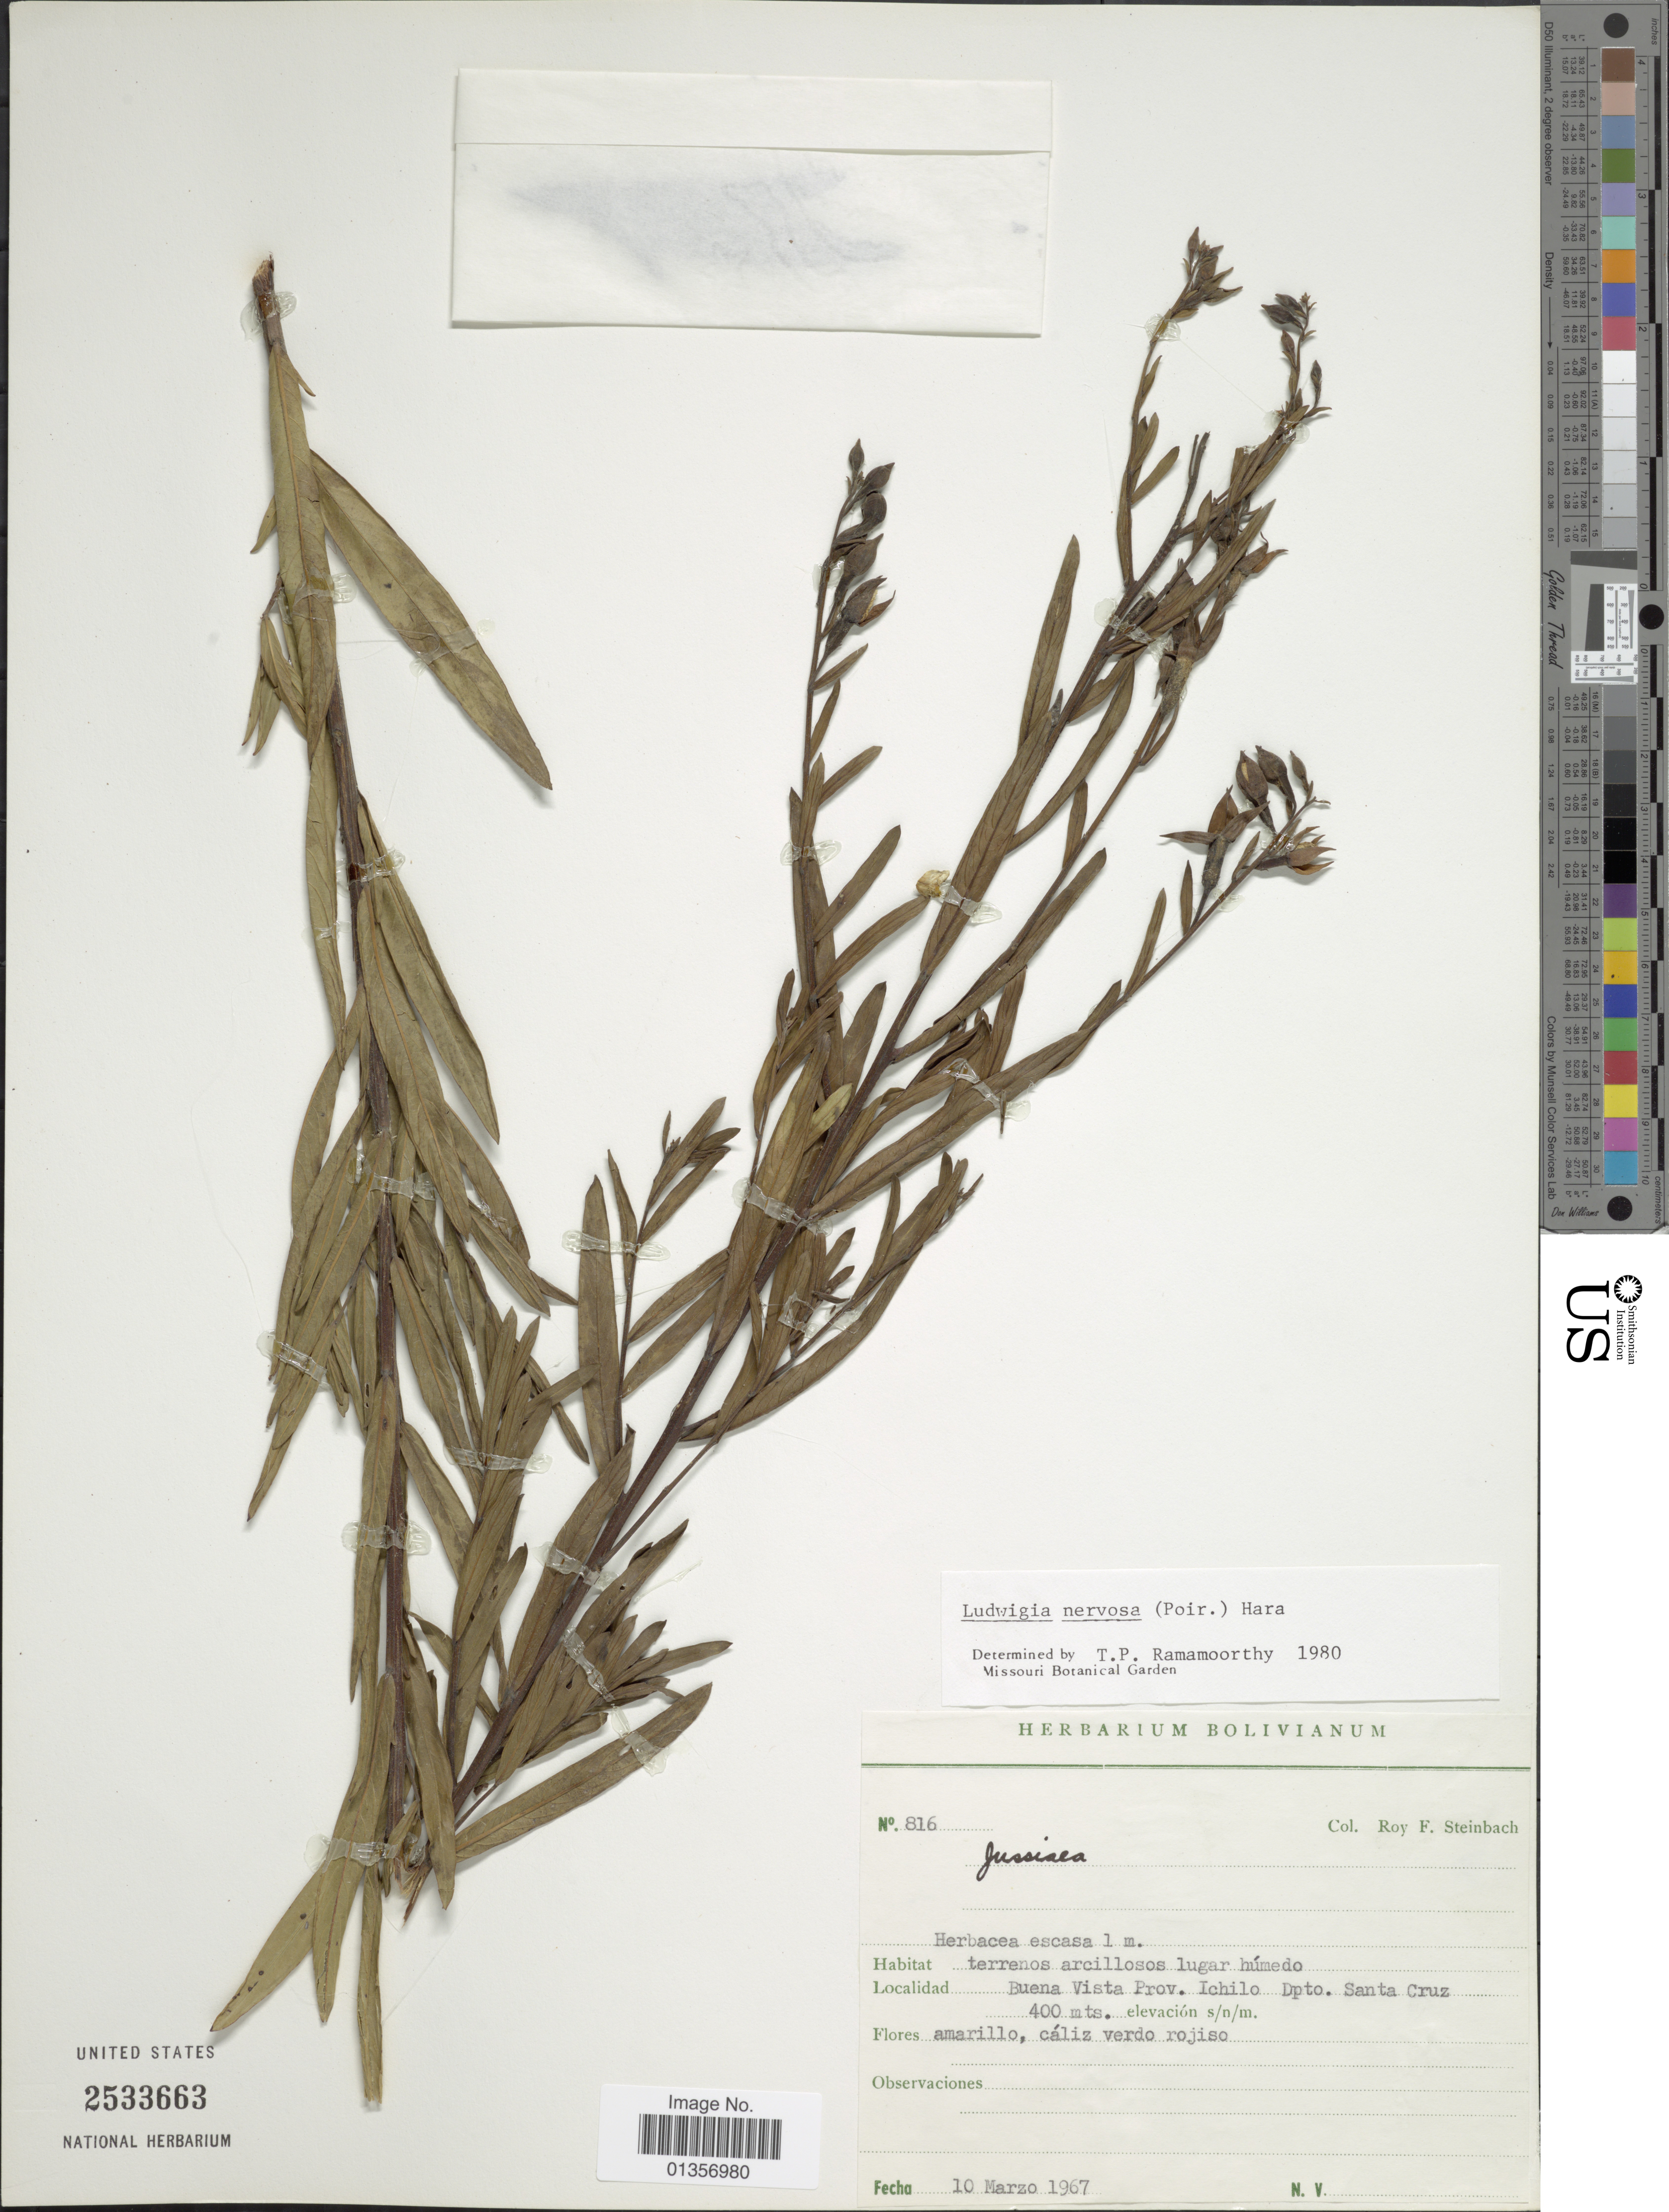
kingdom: Plantae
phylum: Tracheophyta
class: Magnoliopsida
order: Myrtales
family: Onagraceae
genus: Ludwigia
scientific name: Ludwigia nervosa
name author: (Poir.) H. Hara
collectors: R. F. Steinbach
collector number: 816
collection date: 1967-03-10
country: Bolivia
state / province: Santa Cruz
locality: Buena Vista Prov. Ichilo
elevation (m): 400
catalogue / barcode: US 2533663